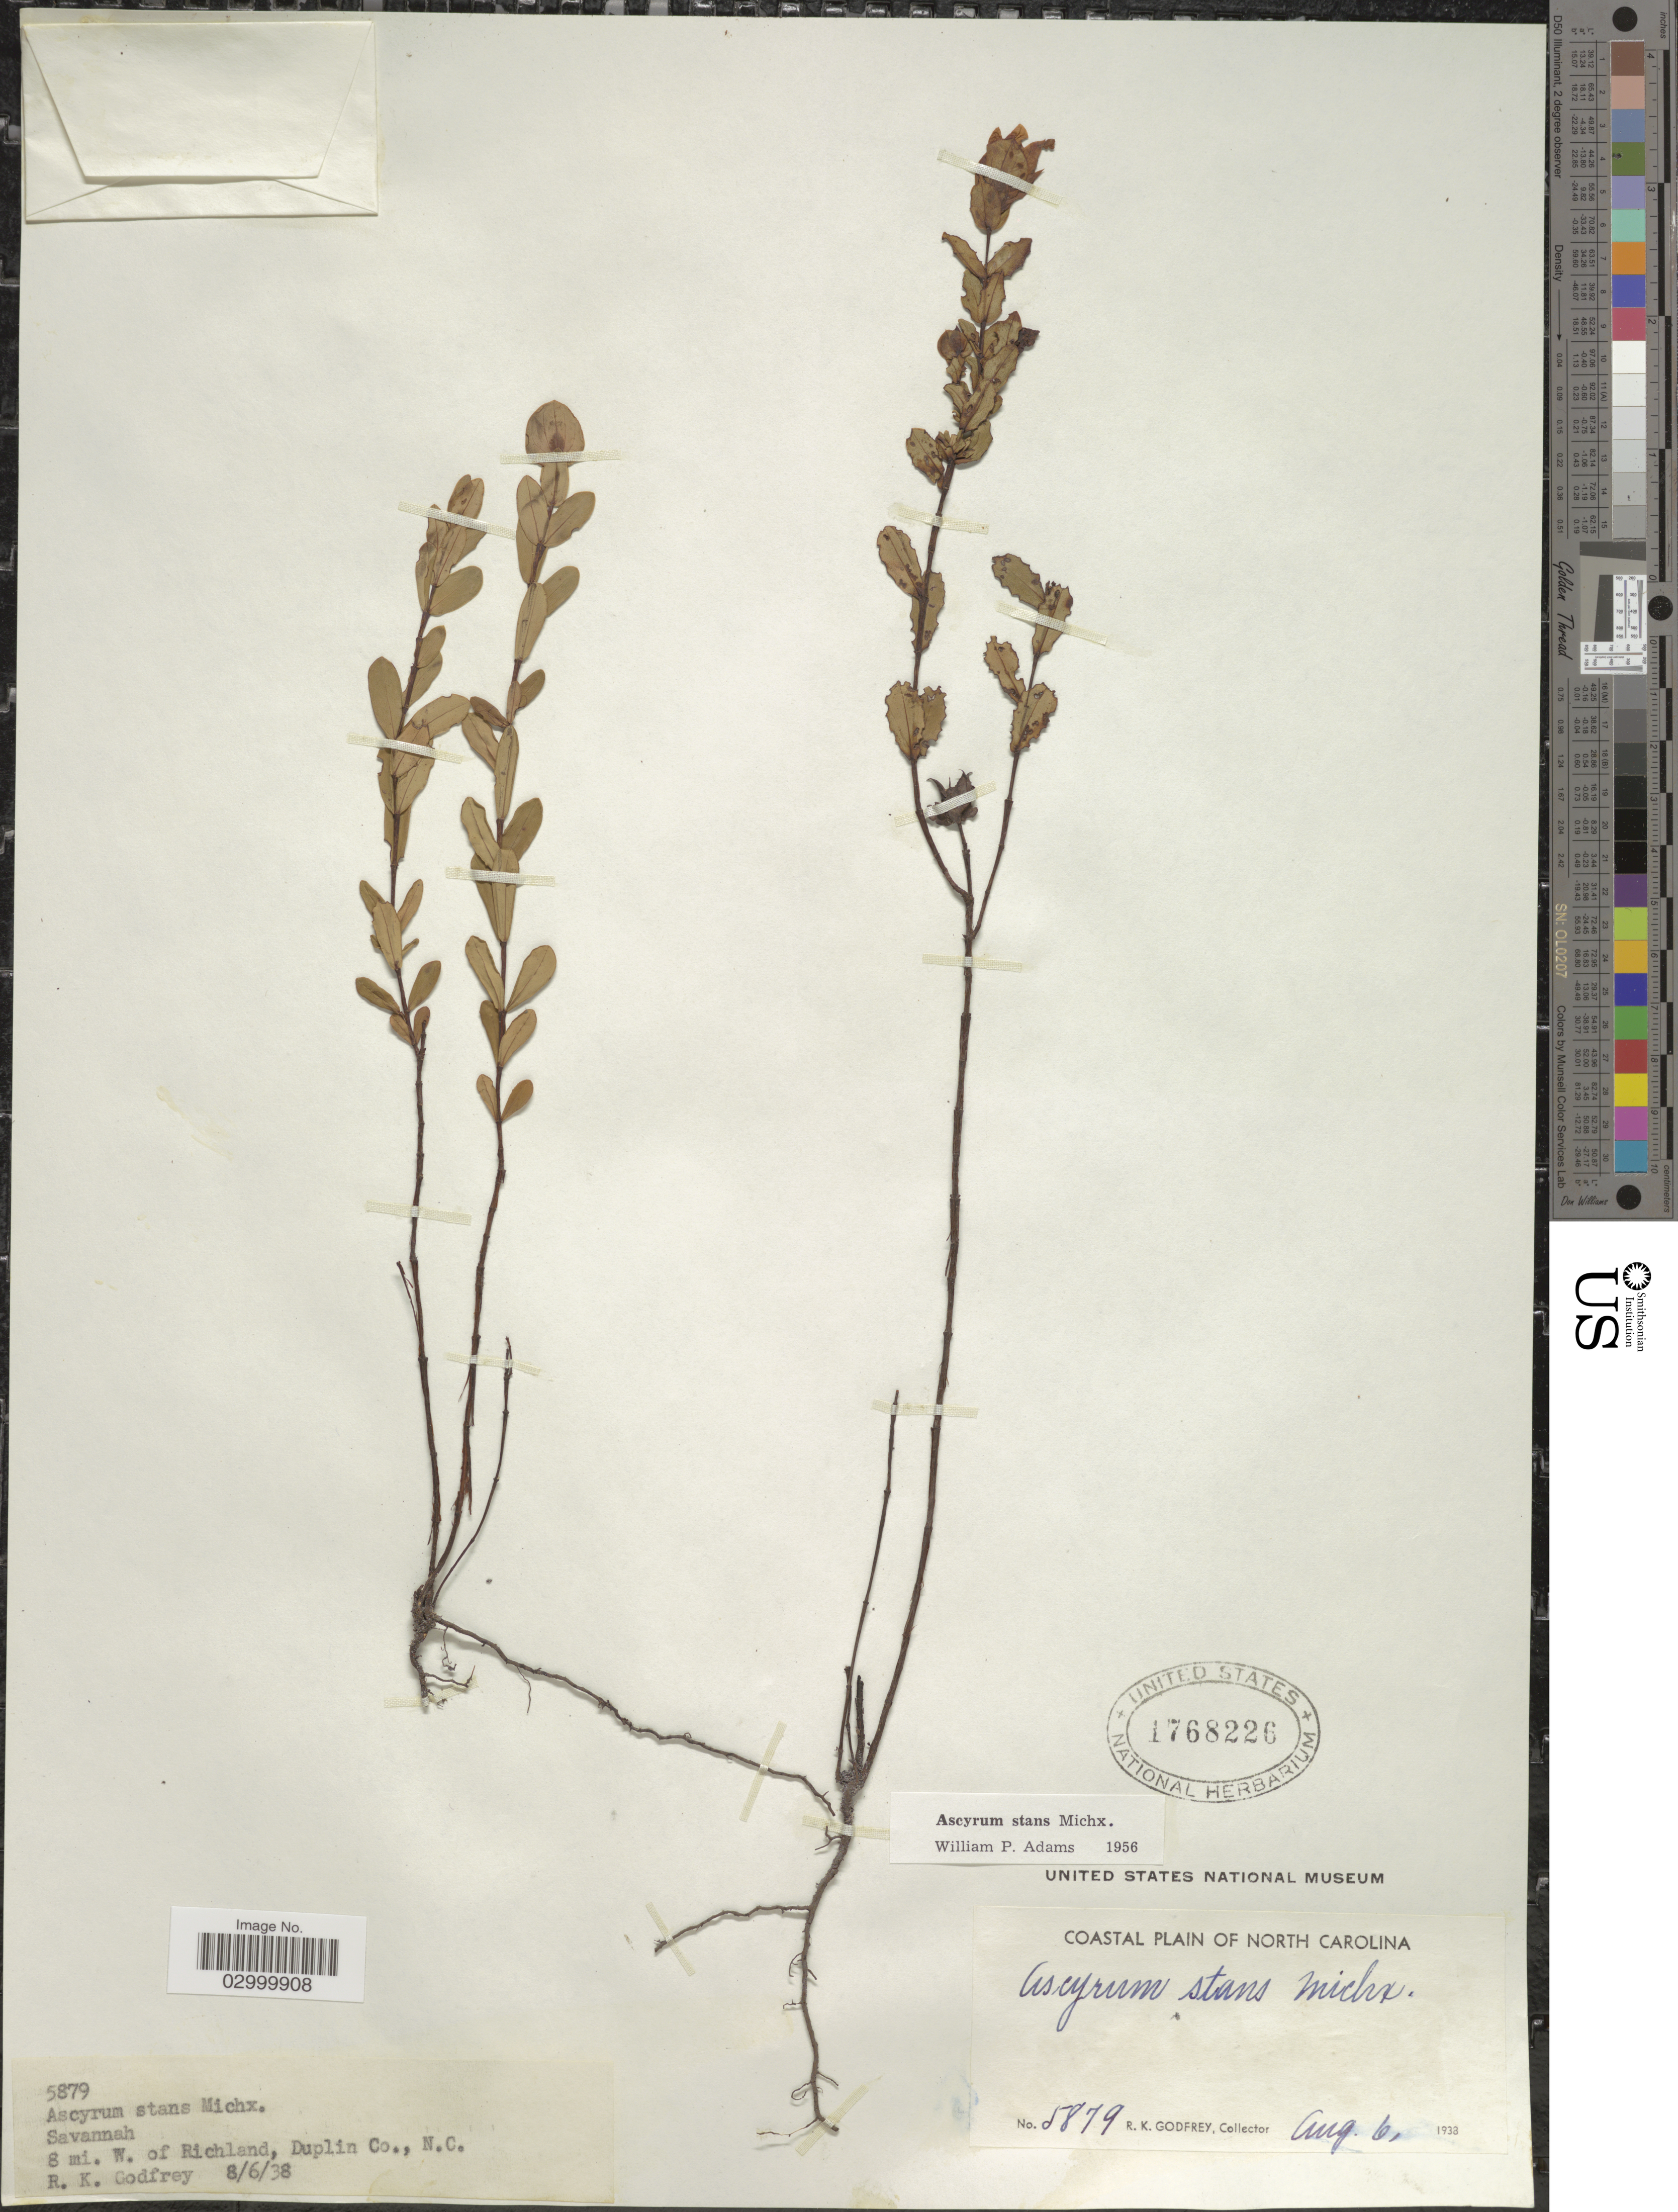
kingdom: Plantae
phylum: Tracheophyta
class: Magnoliopsida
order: Malpighiales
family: Hypericaceae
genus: Hypericum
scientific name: Hypericum crux-andreae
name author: (L.) Crantz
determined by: Strong, Mark T., (BOT), Smithsonian Institution - National Museum of Natural History (UNITED STATES)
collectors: R. K. Godfrey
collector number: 5879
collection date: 1938-08-06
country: United States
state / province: North Carolina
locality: Coastal Plain of North Carolina. Savannah. 8 mi. W. of Richland, Duplin Co.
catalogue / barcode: US 1768226